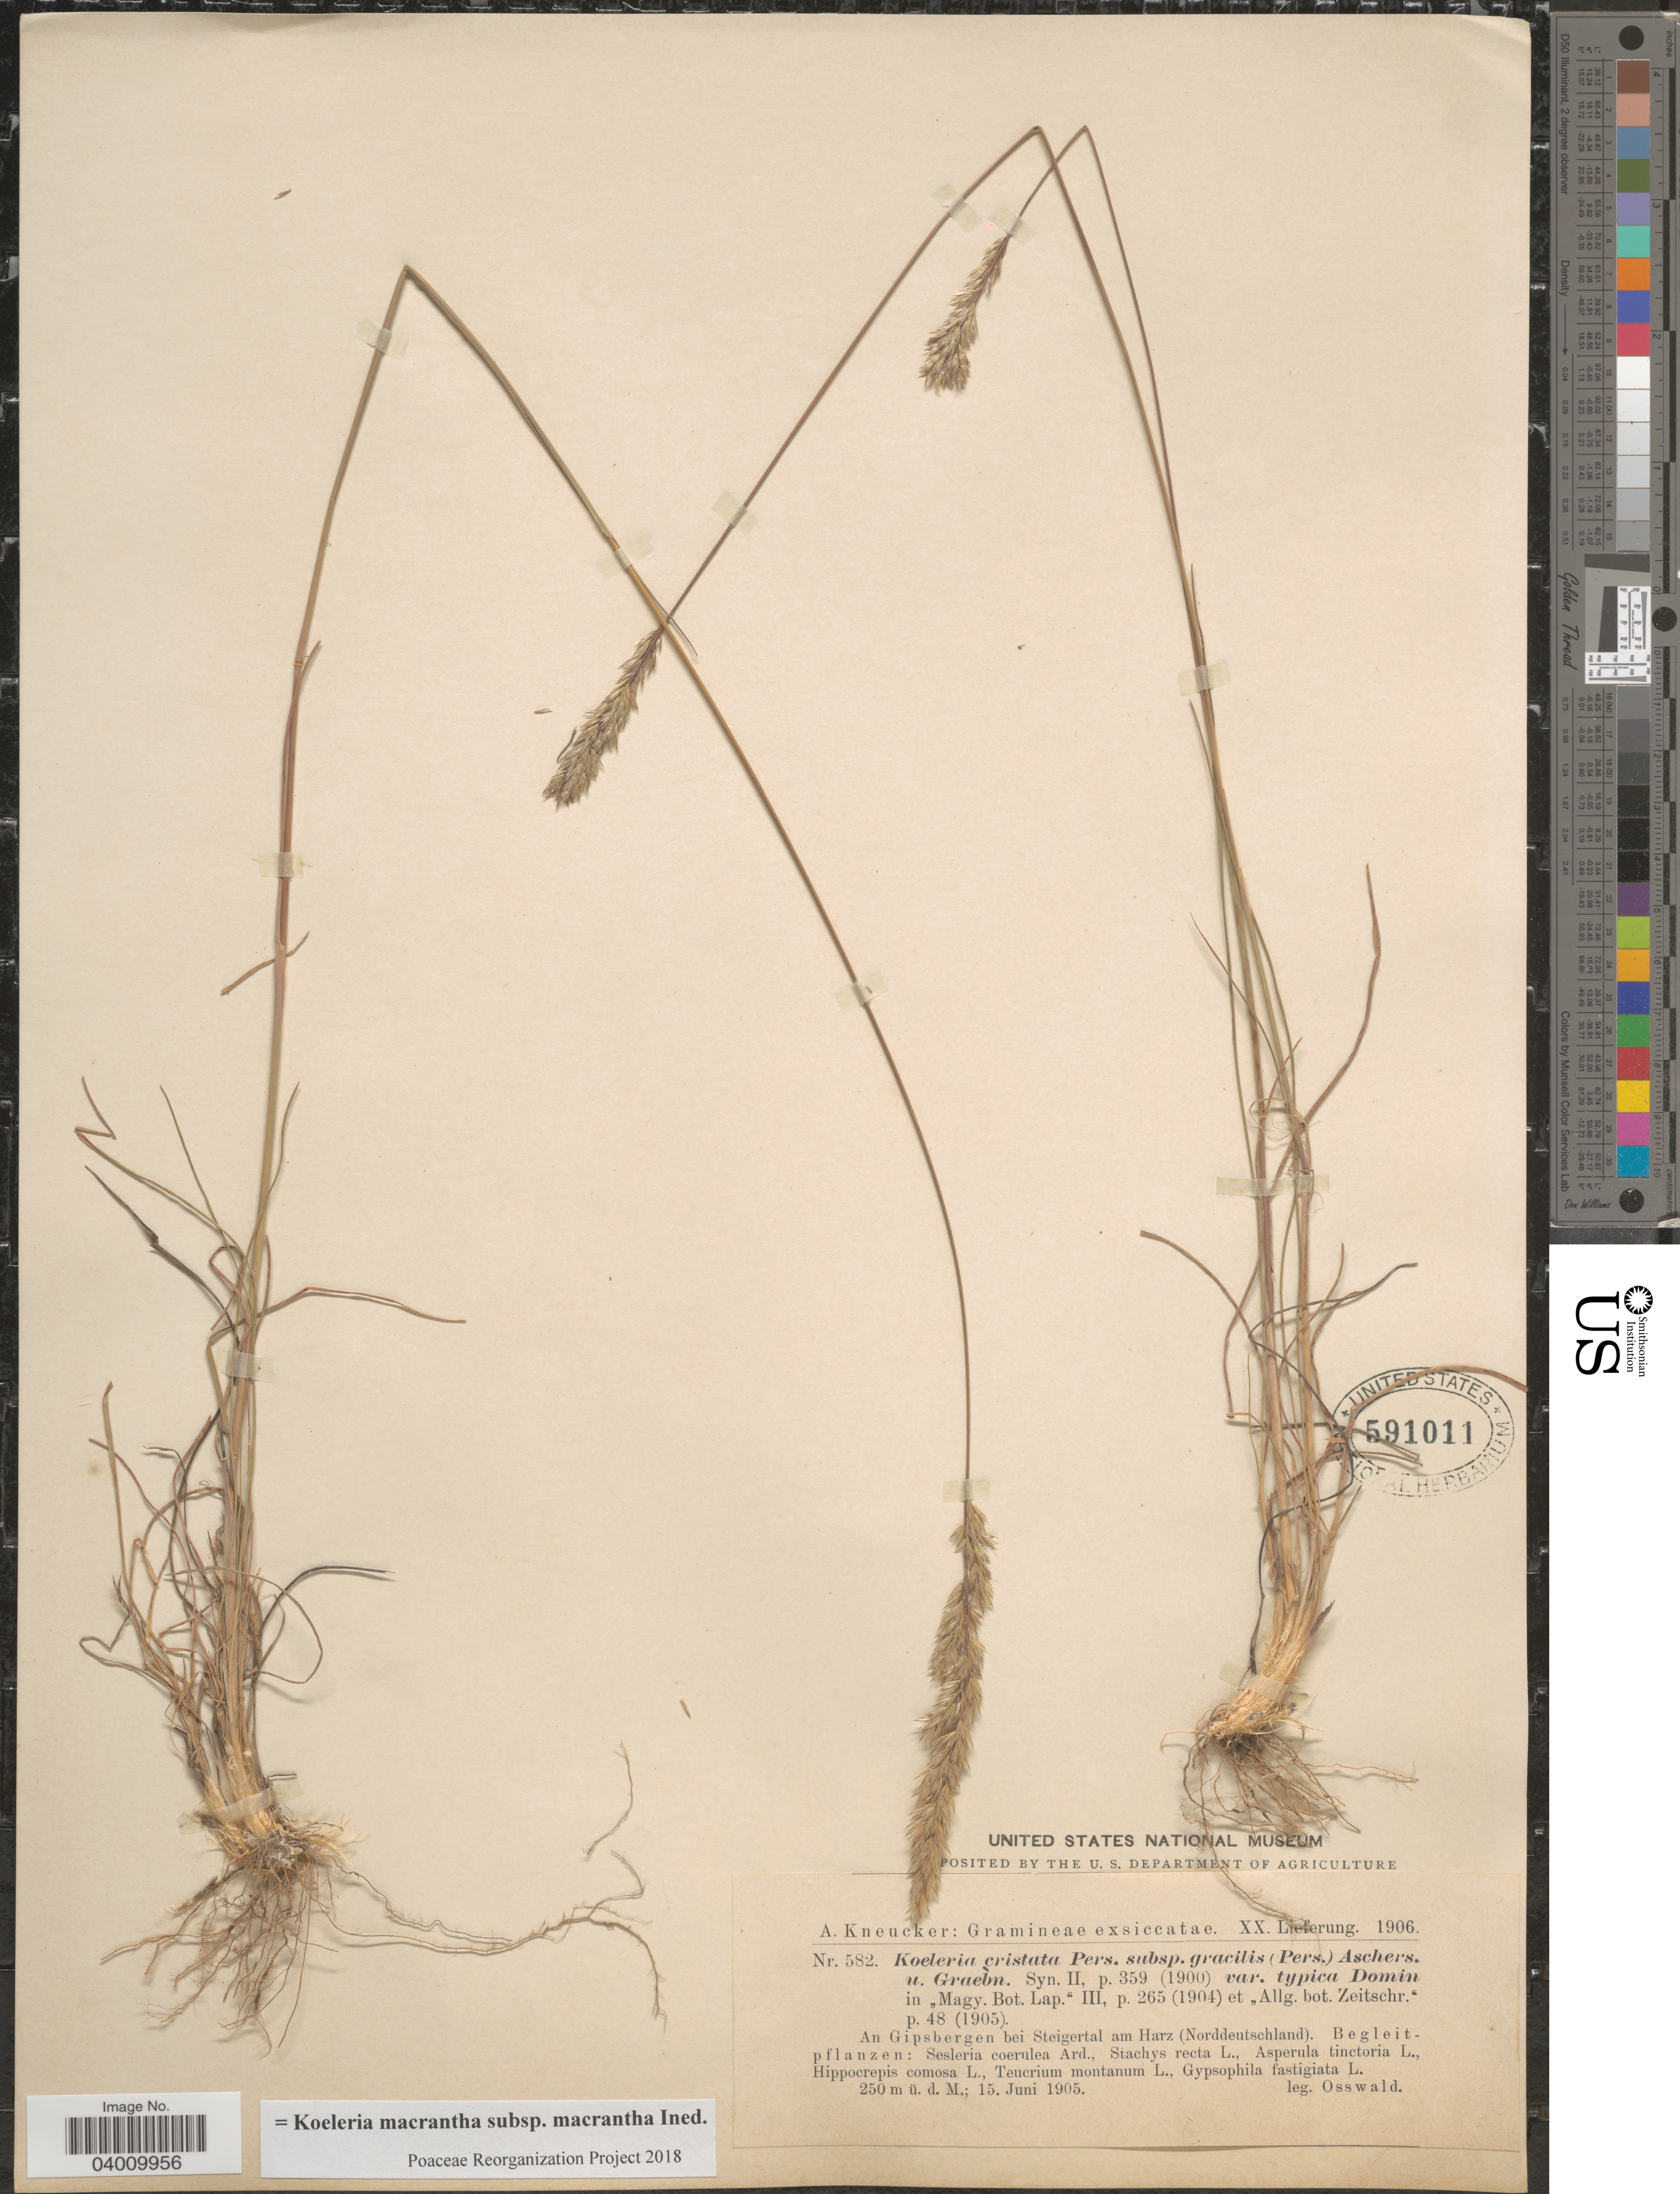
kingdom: Plantae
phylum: Tracheophyta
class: Liliopsida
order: Poales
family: Poaceae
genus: Koeleria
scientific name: Koeleria macrantha subsp. macrantha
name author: (Ledeb.) Schult.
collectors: Osswald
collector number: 582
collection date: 1905-06-15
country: Germany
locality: An Gipsbergen bei Steigertal am Harz (Norddeutschland).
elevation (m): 250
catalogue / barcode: US 591011